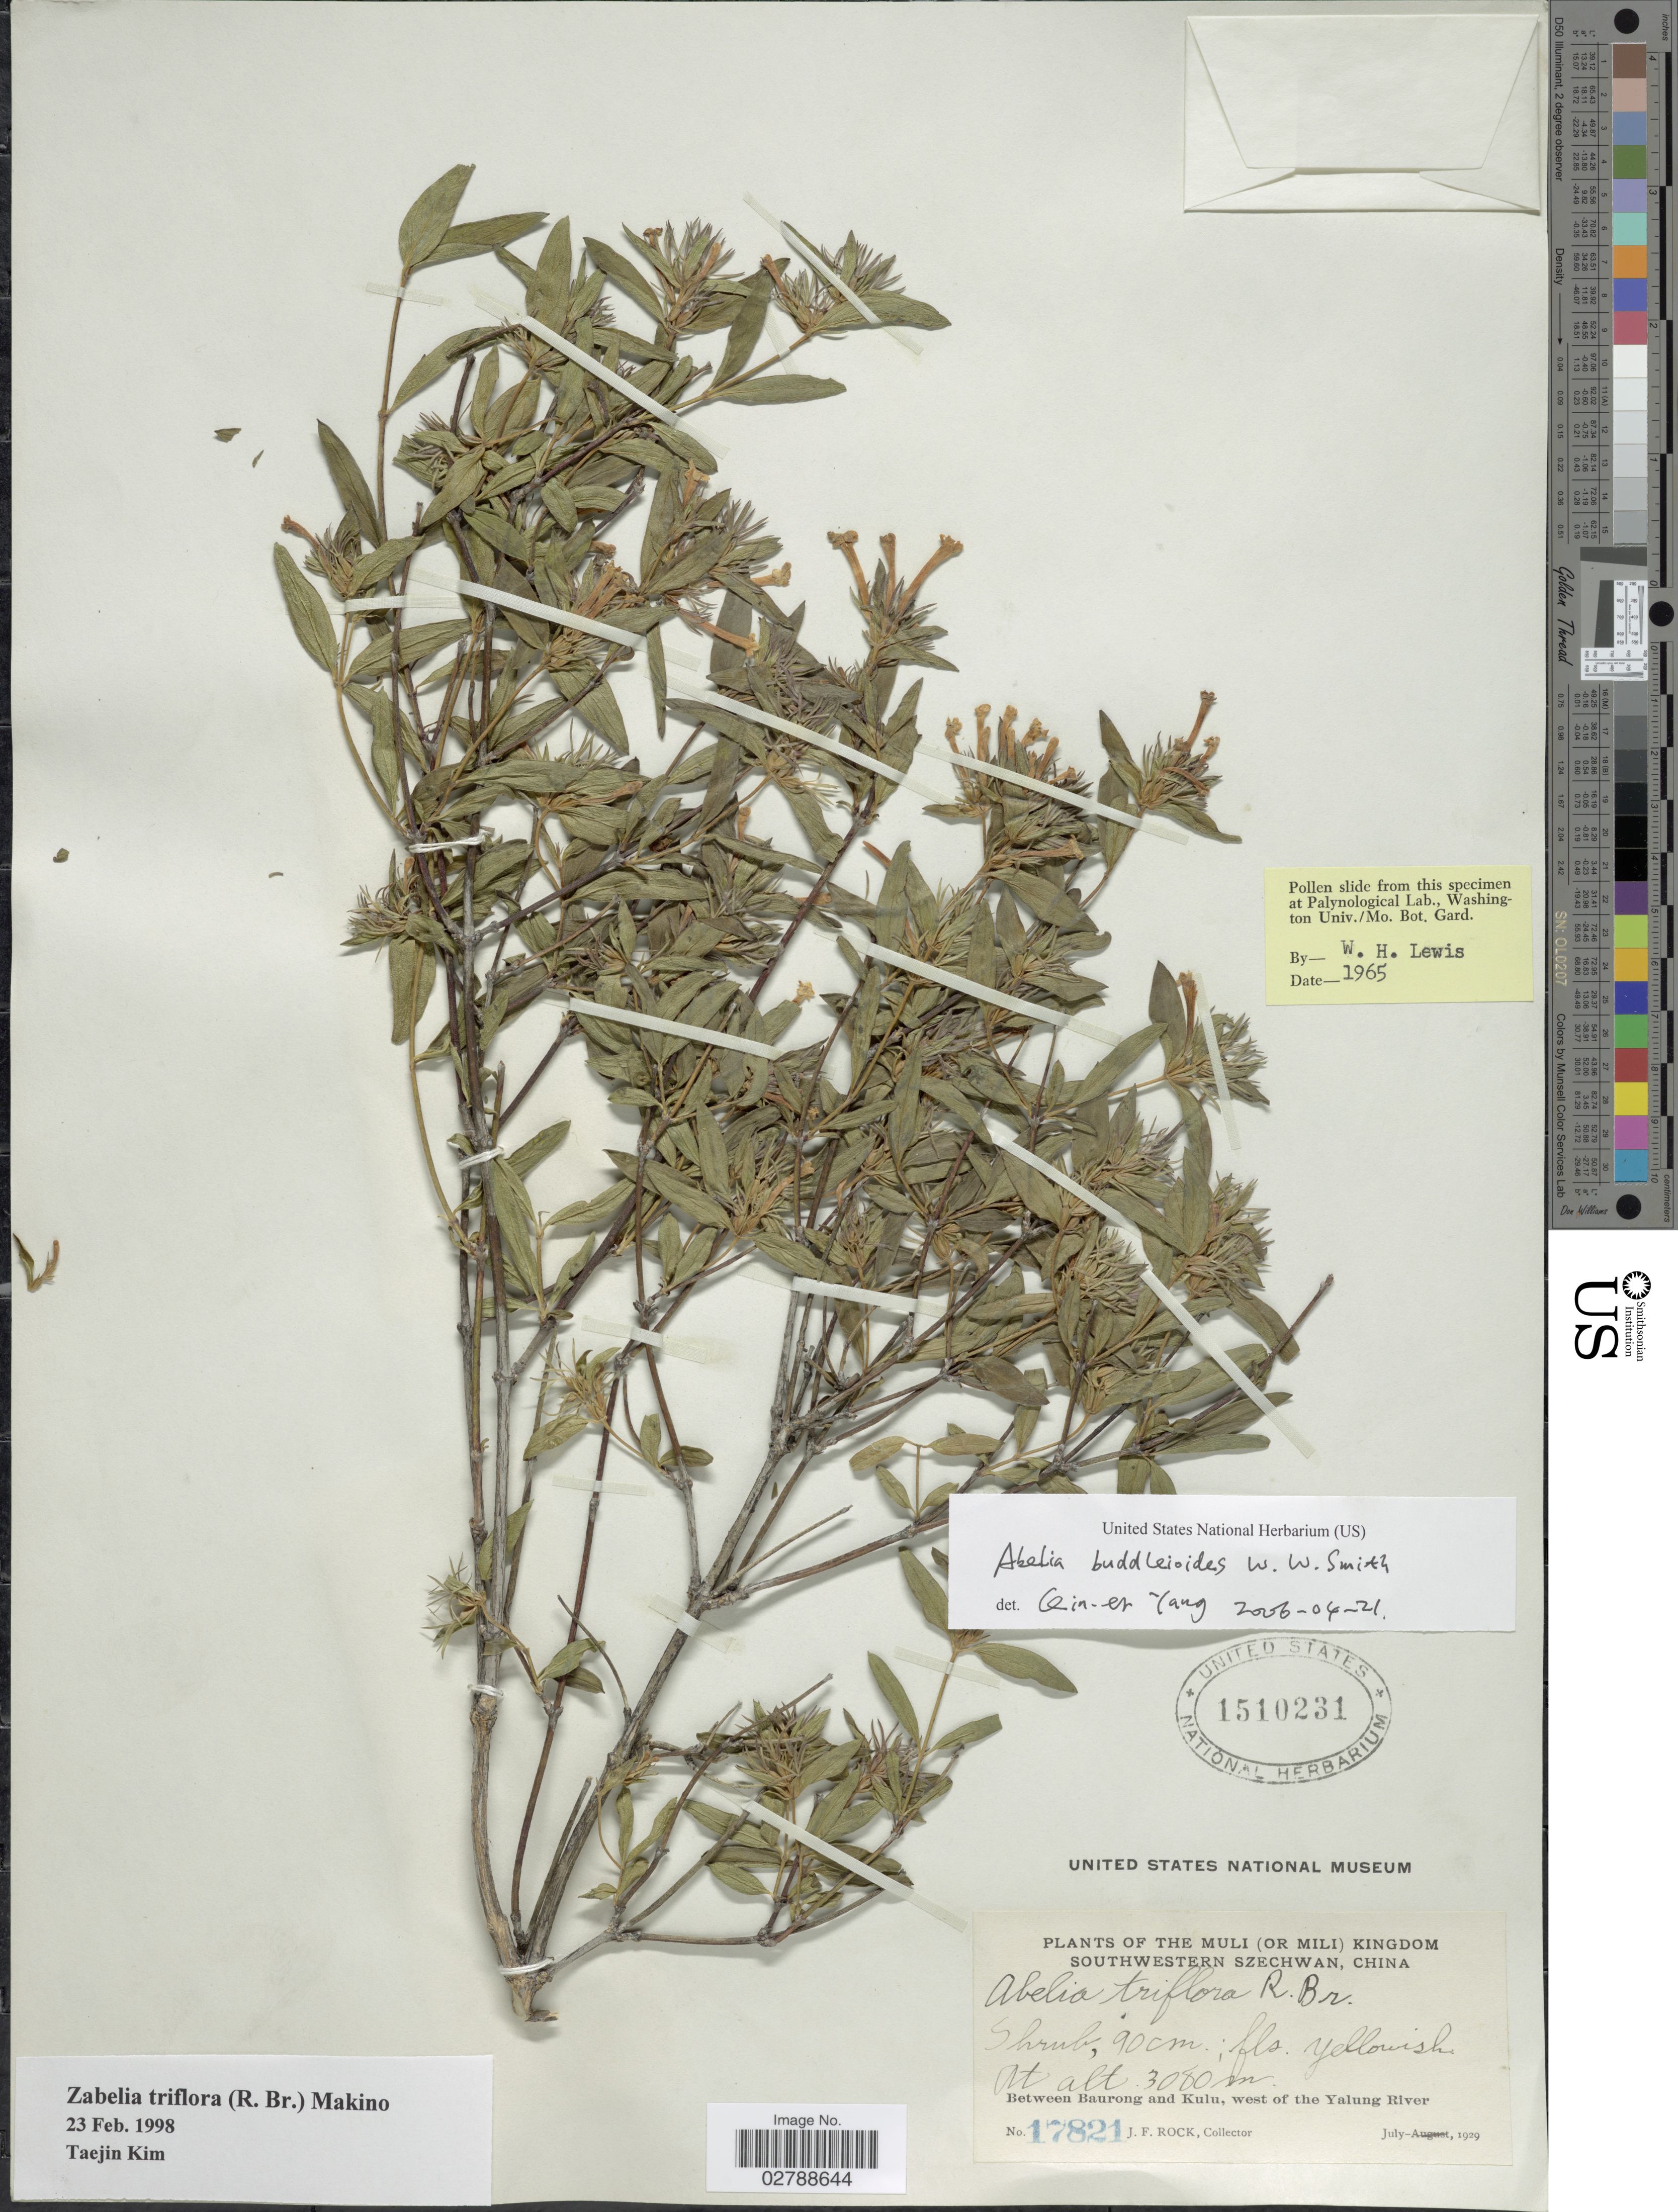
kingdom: Plantae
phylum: Tracheophyta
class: Magnoliopsida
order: Dipsacales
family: Caprifoliaceae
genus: Zabelia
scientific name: Zabelia triflora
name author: (R. Br. ex Wall.) Makino ex Hisauti & H. Hara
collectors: J. Rock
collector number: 17821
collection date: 1929-07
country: China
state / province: Sichuan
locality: Muli (or Mili) Kingdom, Southwestern Szechwan. Between Baurong and Kulu, west of the Yalung River.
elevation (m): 3080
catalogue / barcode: US 1510231